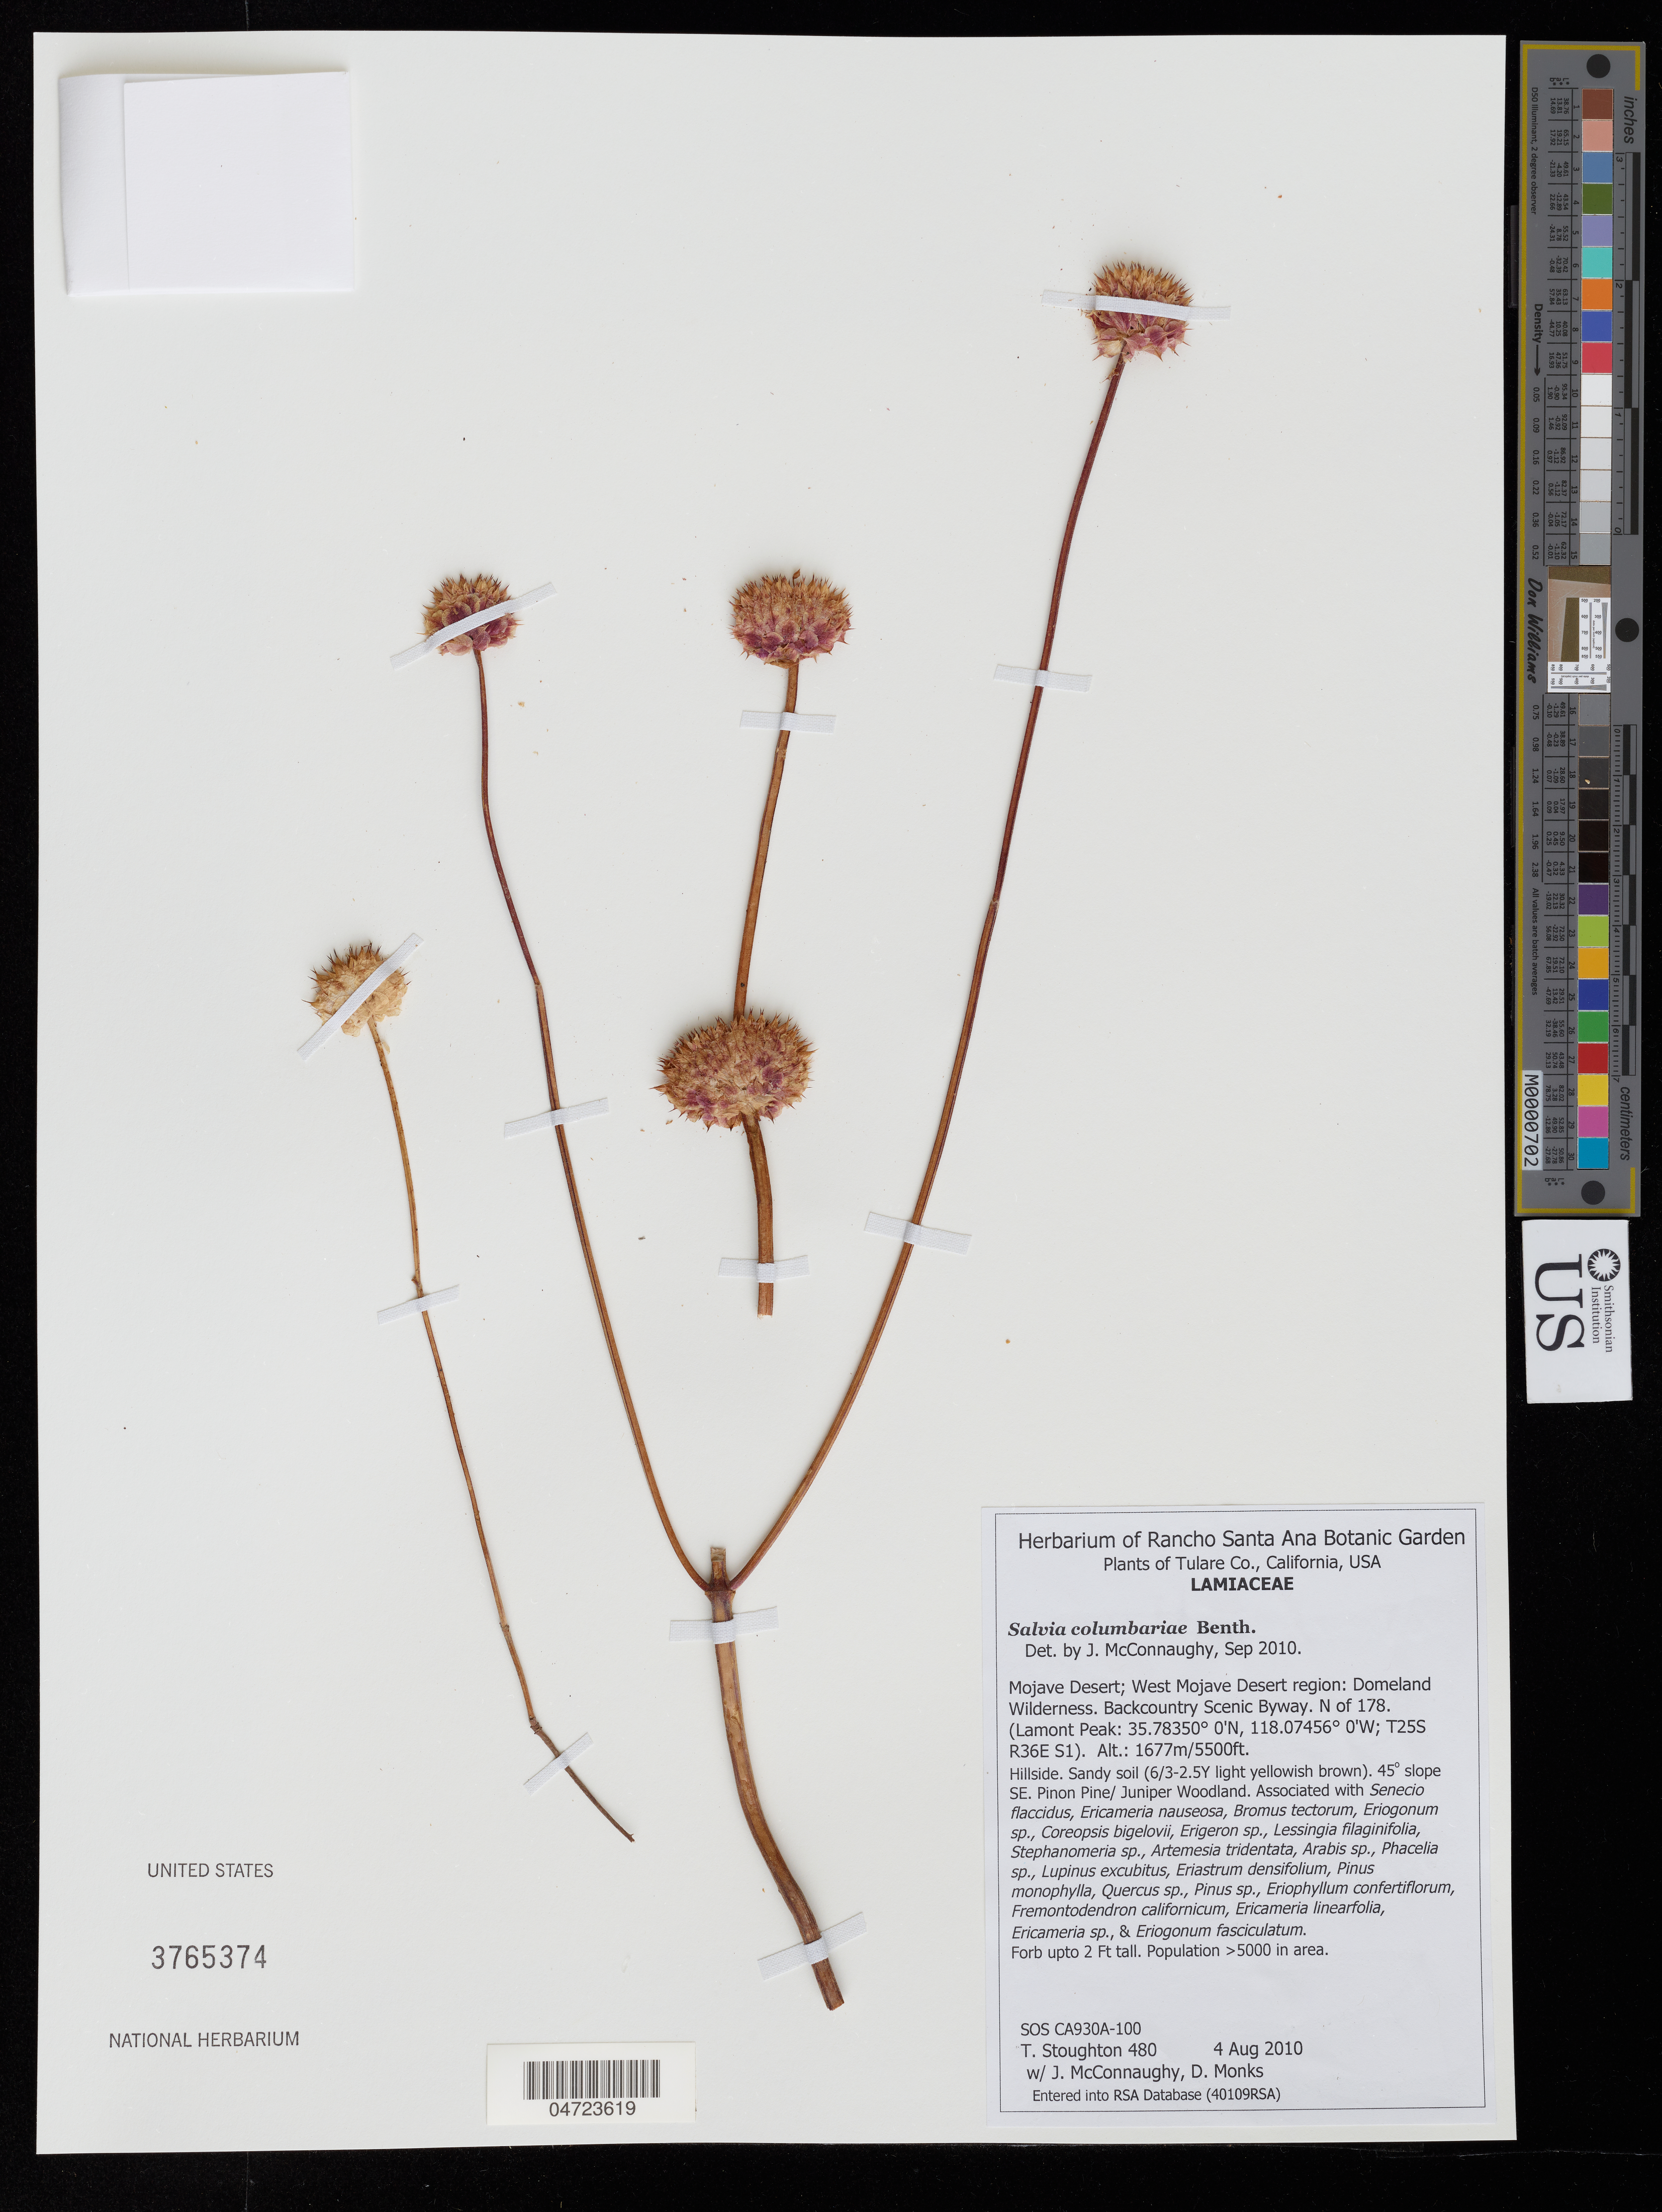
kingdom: Plantae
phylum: Tracheophyta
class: Magnoliopsida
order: Lamiales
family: Lamiaceae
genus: Salvia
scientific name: Salvia columbariae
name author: Benth.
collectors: T. Stoughton, J. McConnaughy & D. Monks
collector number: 480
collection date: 2010-08-04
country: United States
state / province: California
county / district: Tulare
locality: Tulare Co. Mojave Desert; West Mojave Desert region: Domeland Wilderness. Backcountry Scenic Byway. N of 178. (Lamont Peak: T25S R36E S1).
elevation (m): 1677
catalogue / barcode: US 3765374